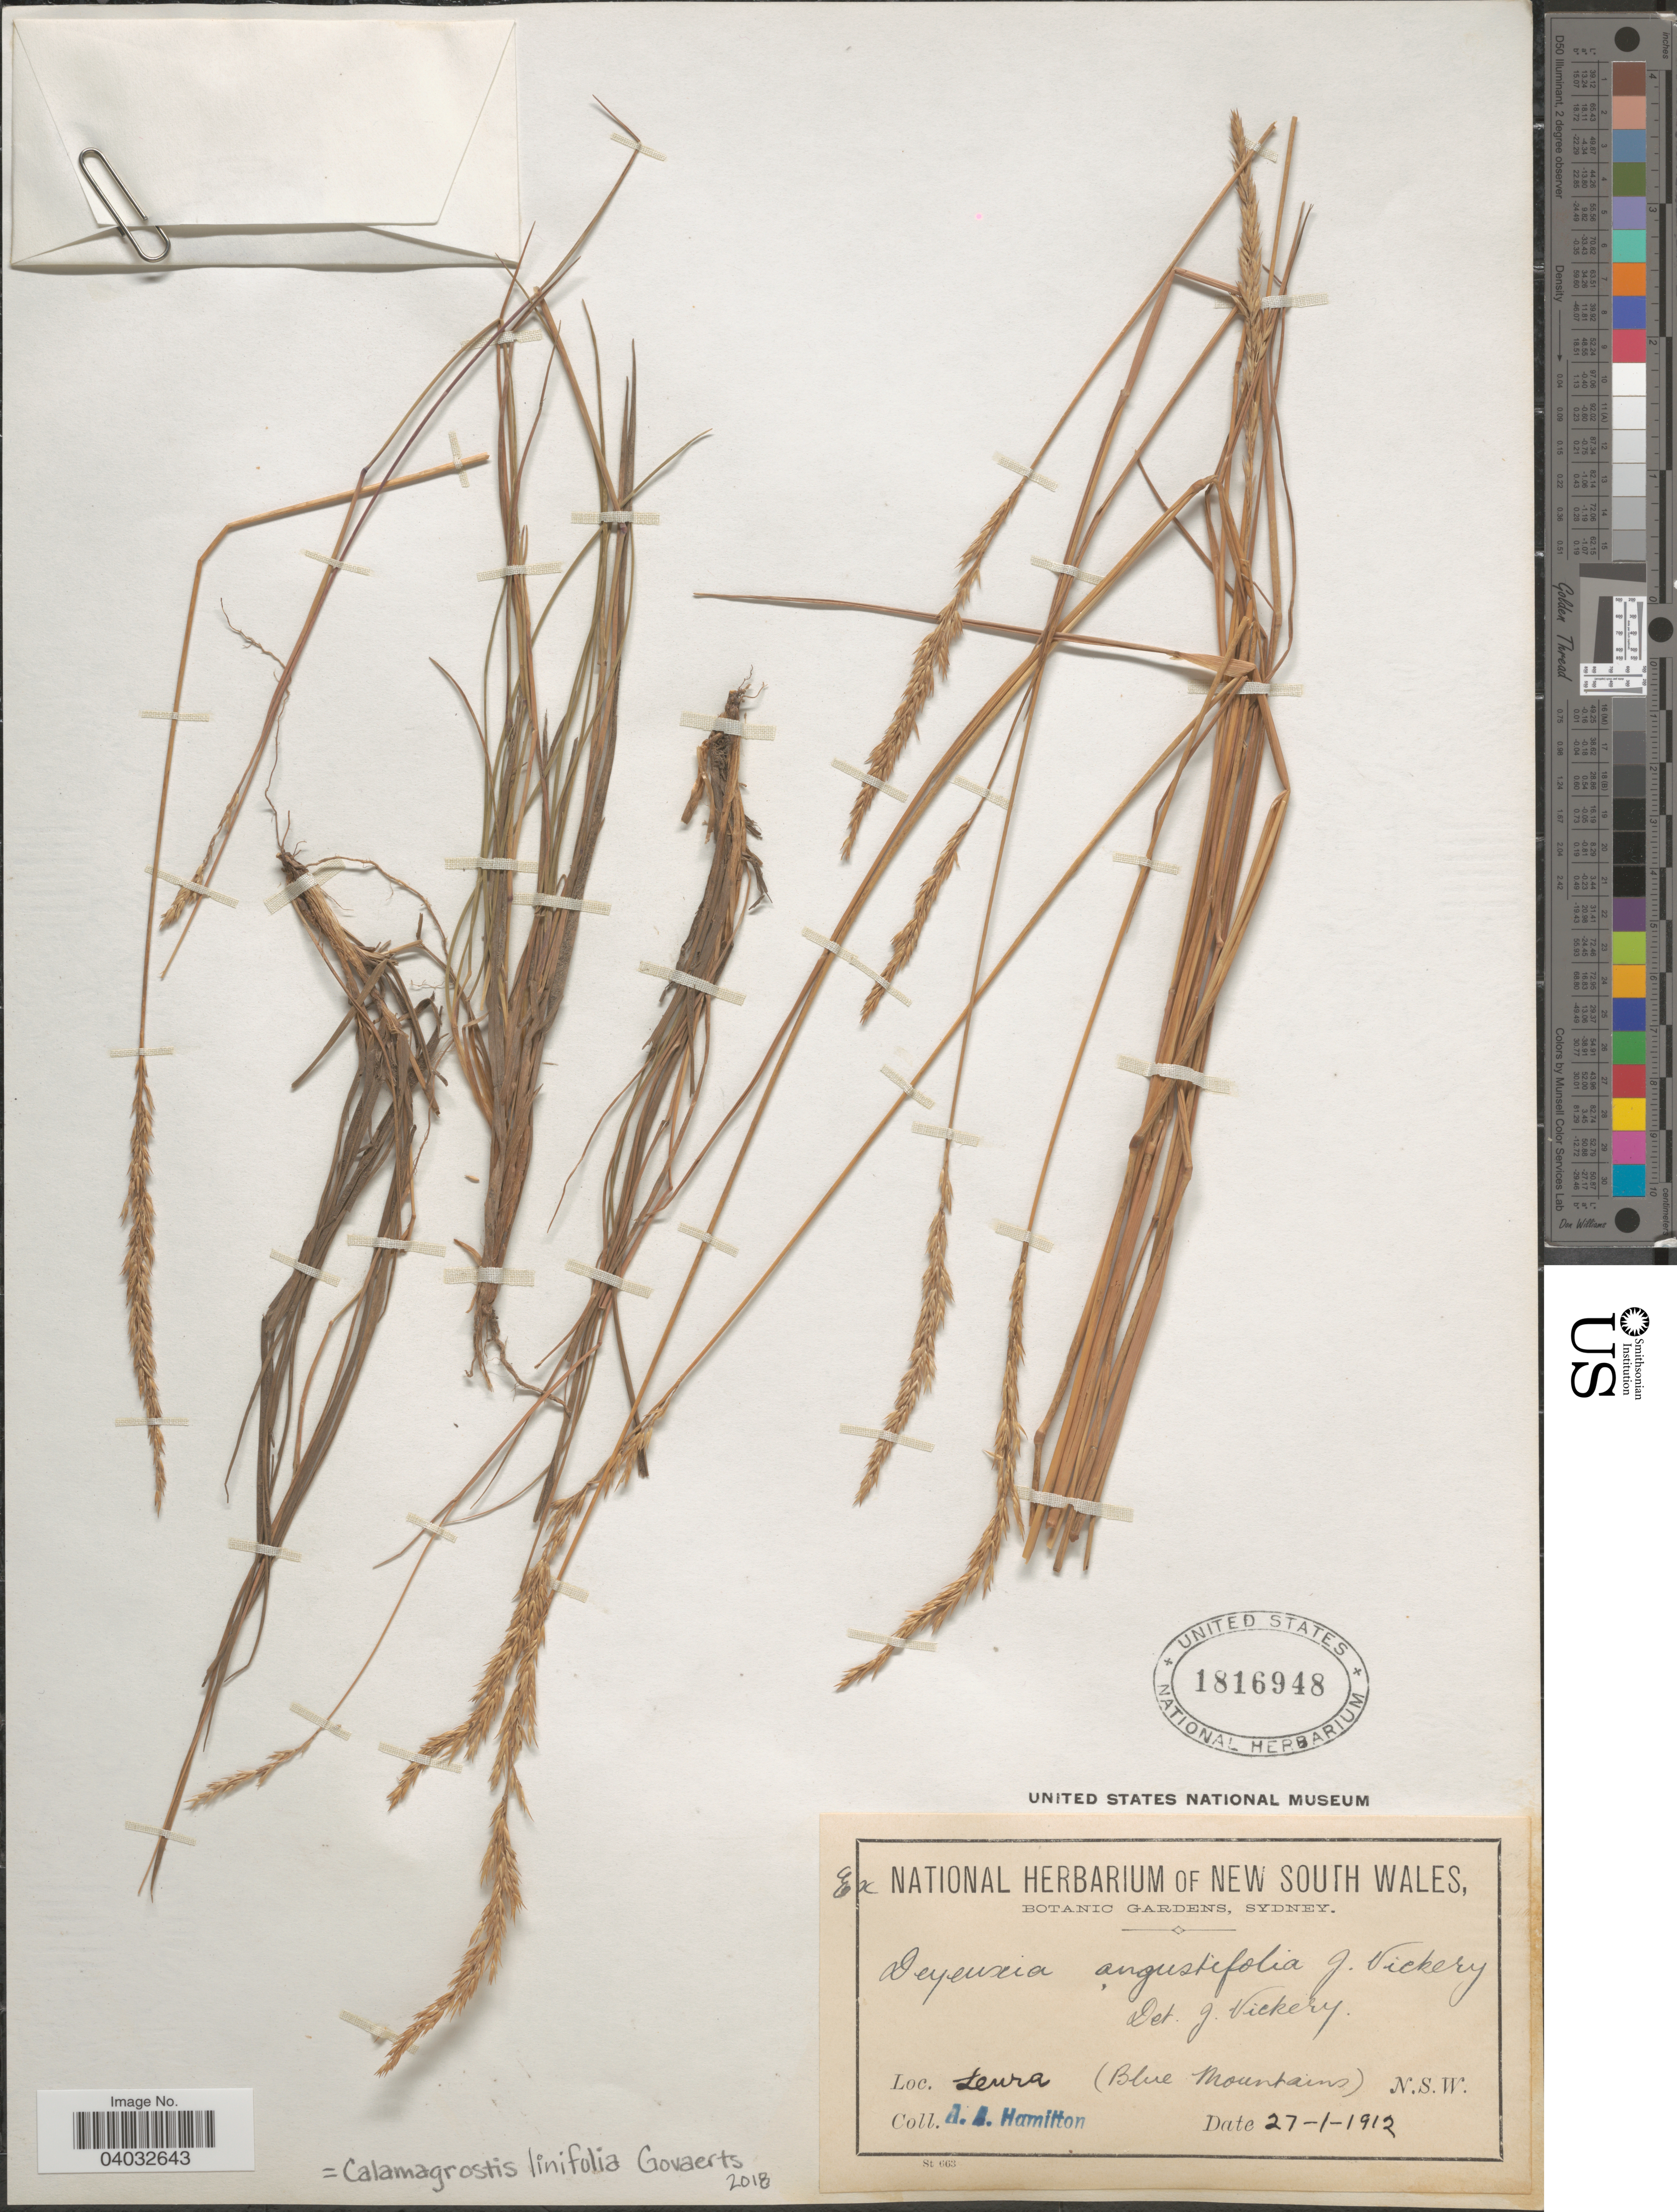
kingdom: Plantae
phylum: Tracheophyta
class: Liliopsida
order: Poales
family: Poaceae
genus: Calamagrostis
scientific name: Calamagrostis linifolia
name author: Govaerts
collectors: A. A. Hamilton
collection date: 1912-01-27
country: Australia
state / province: New South Wales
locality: Leura (Blue Mountains).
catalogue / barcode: US 1816948